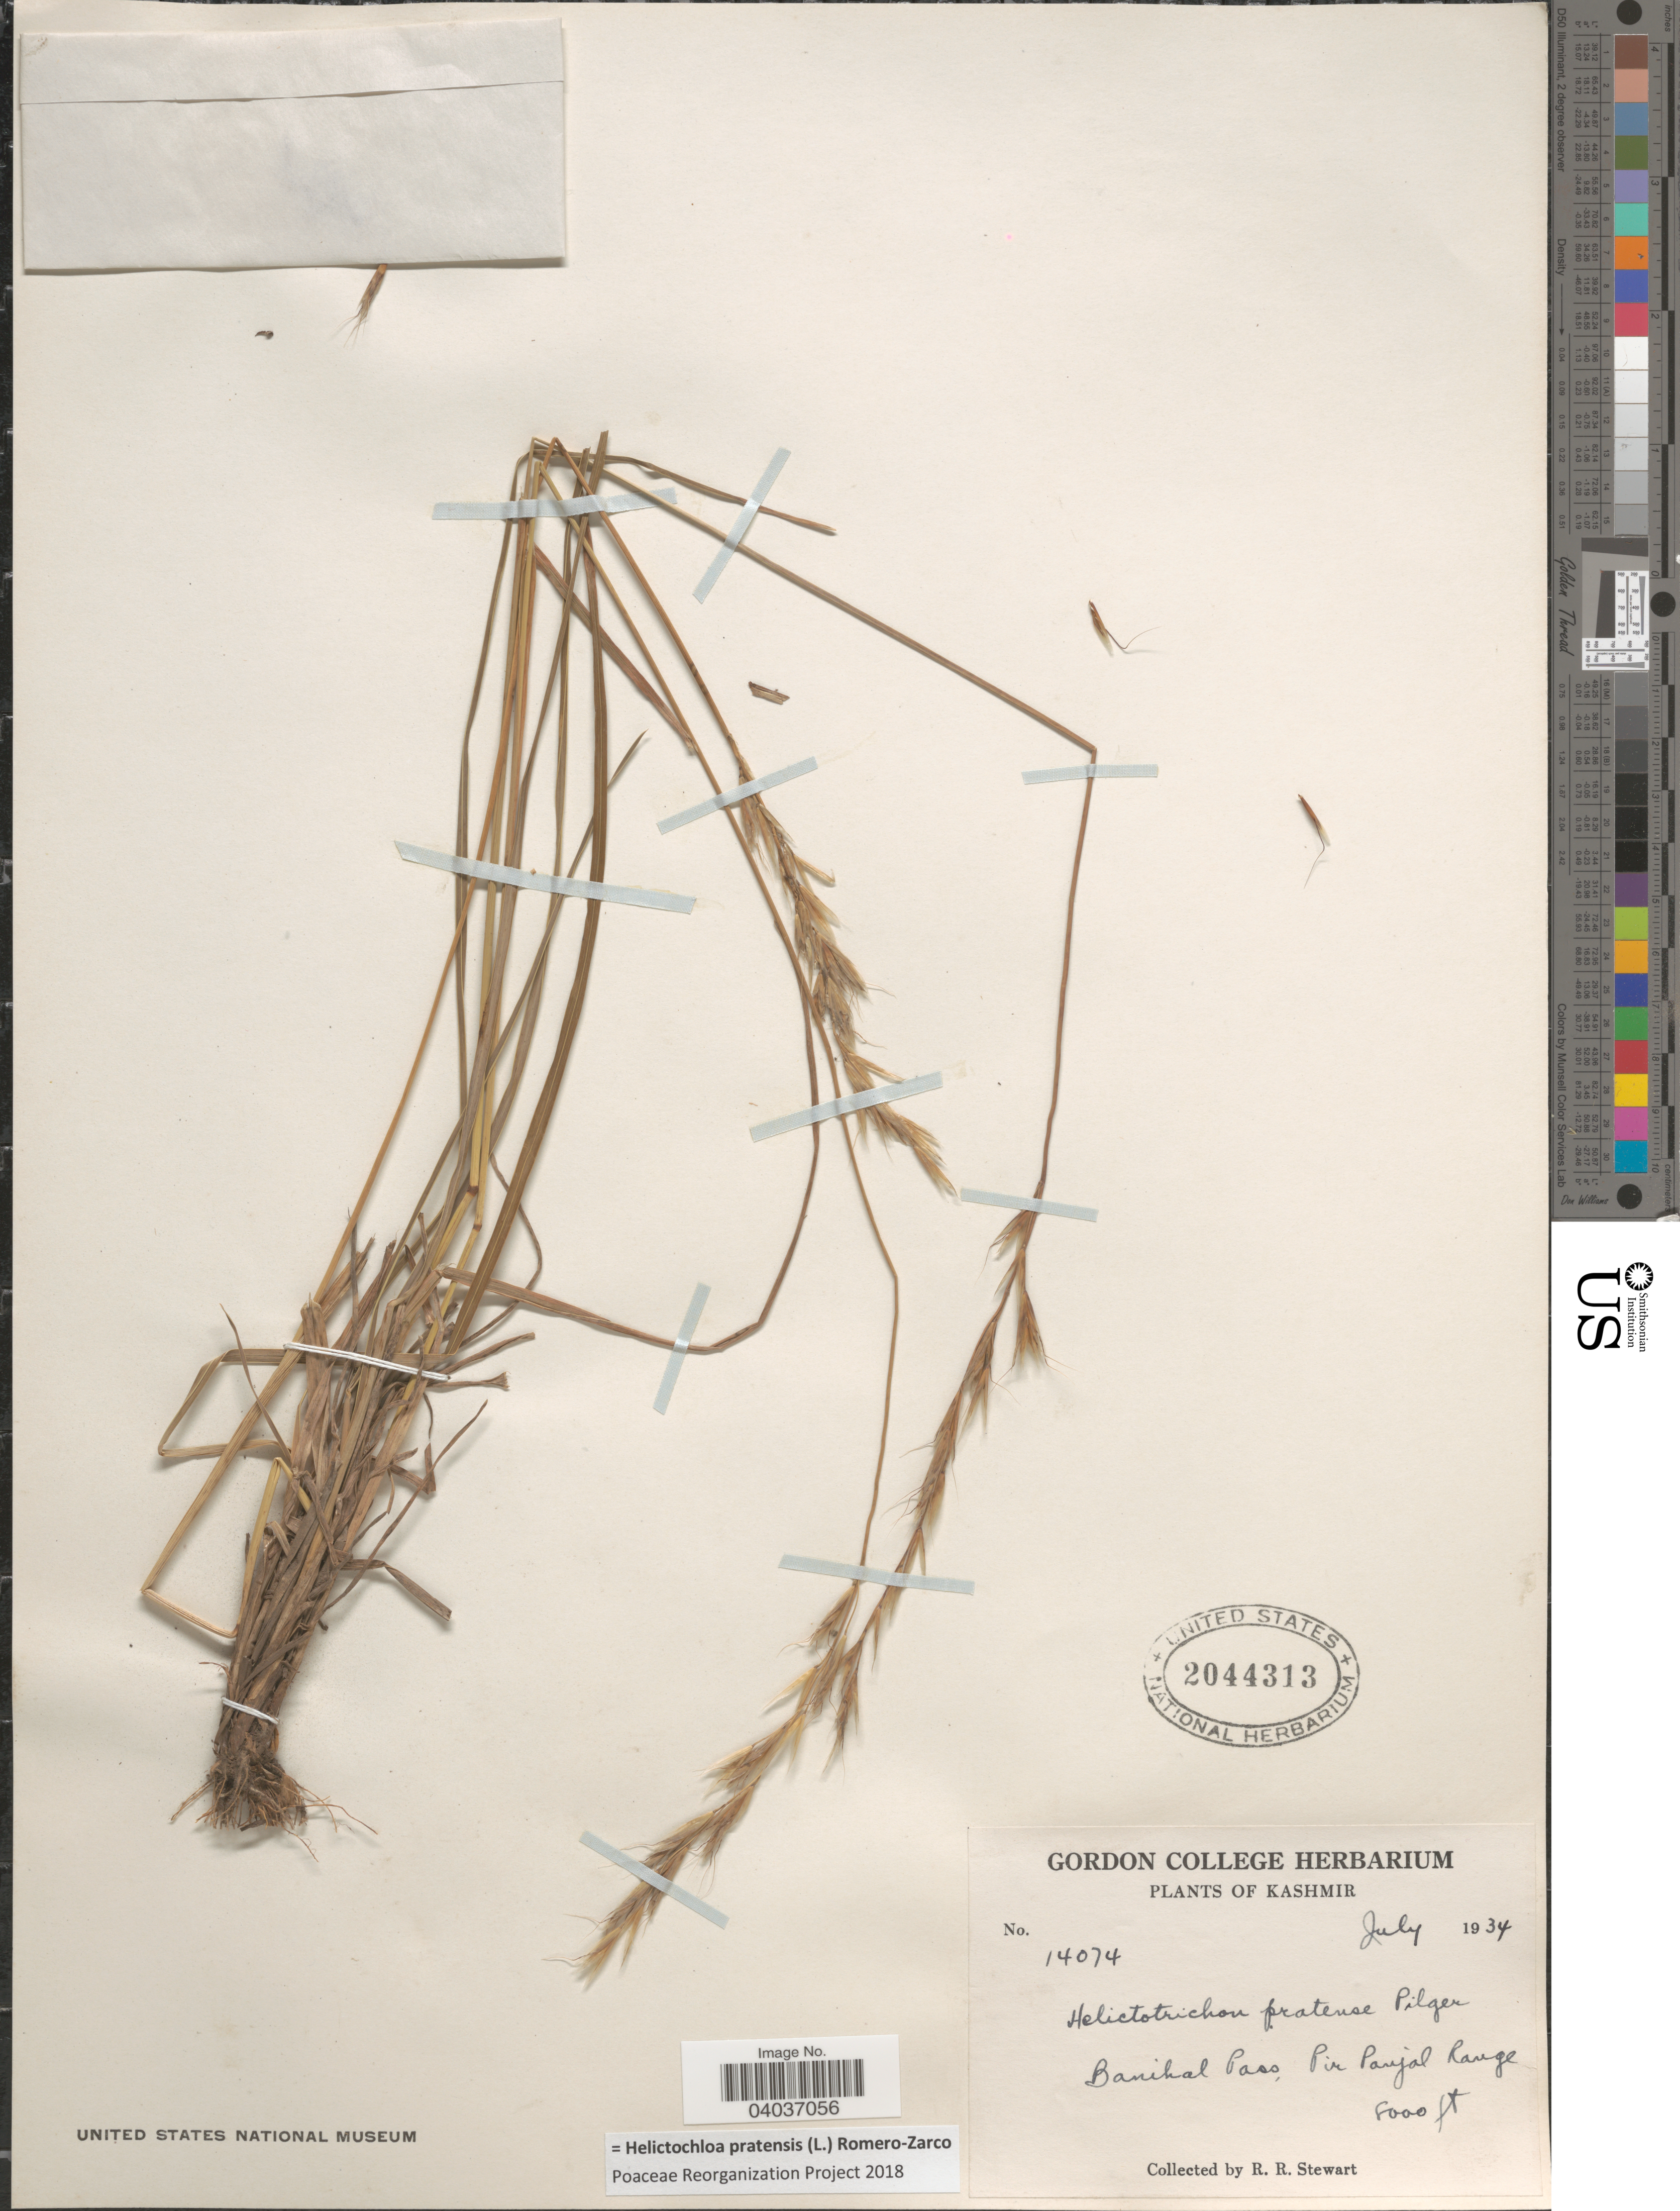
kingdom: Plantae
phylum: Tracheophyta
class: Liliopsida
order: Poales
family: Poaceae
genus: Helictochloa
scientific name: Helictochloa pratensis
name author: (L.) Romero-Zarco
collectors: R. Stewart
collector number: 14074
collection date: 1934-07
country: India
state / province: Jammu and Kashmir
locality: Kashmir. Banihal Pass, Pir Panjal Range.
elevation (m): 2438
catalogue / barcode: US 2044313